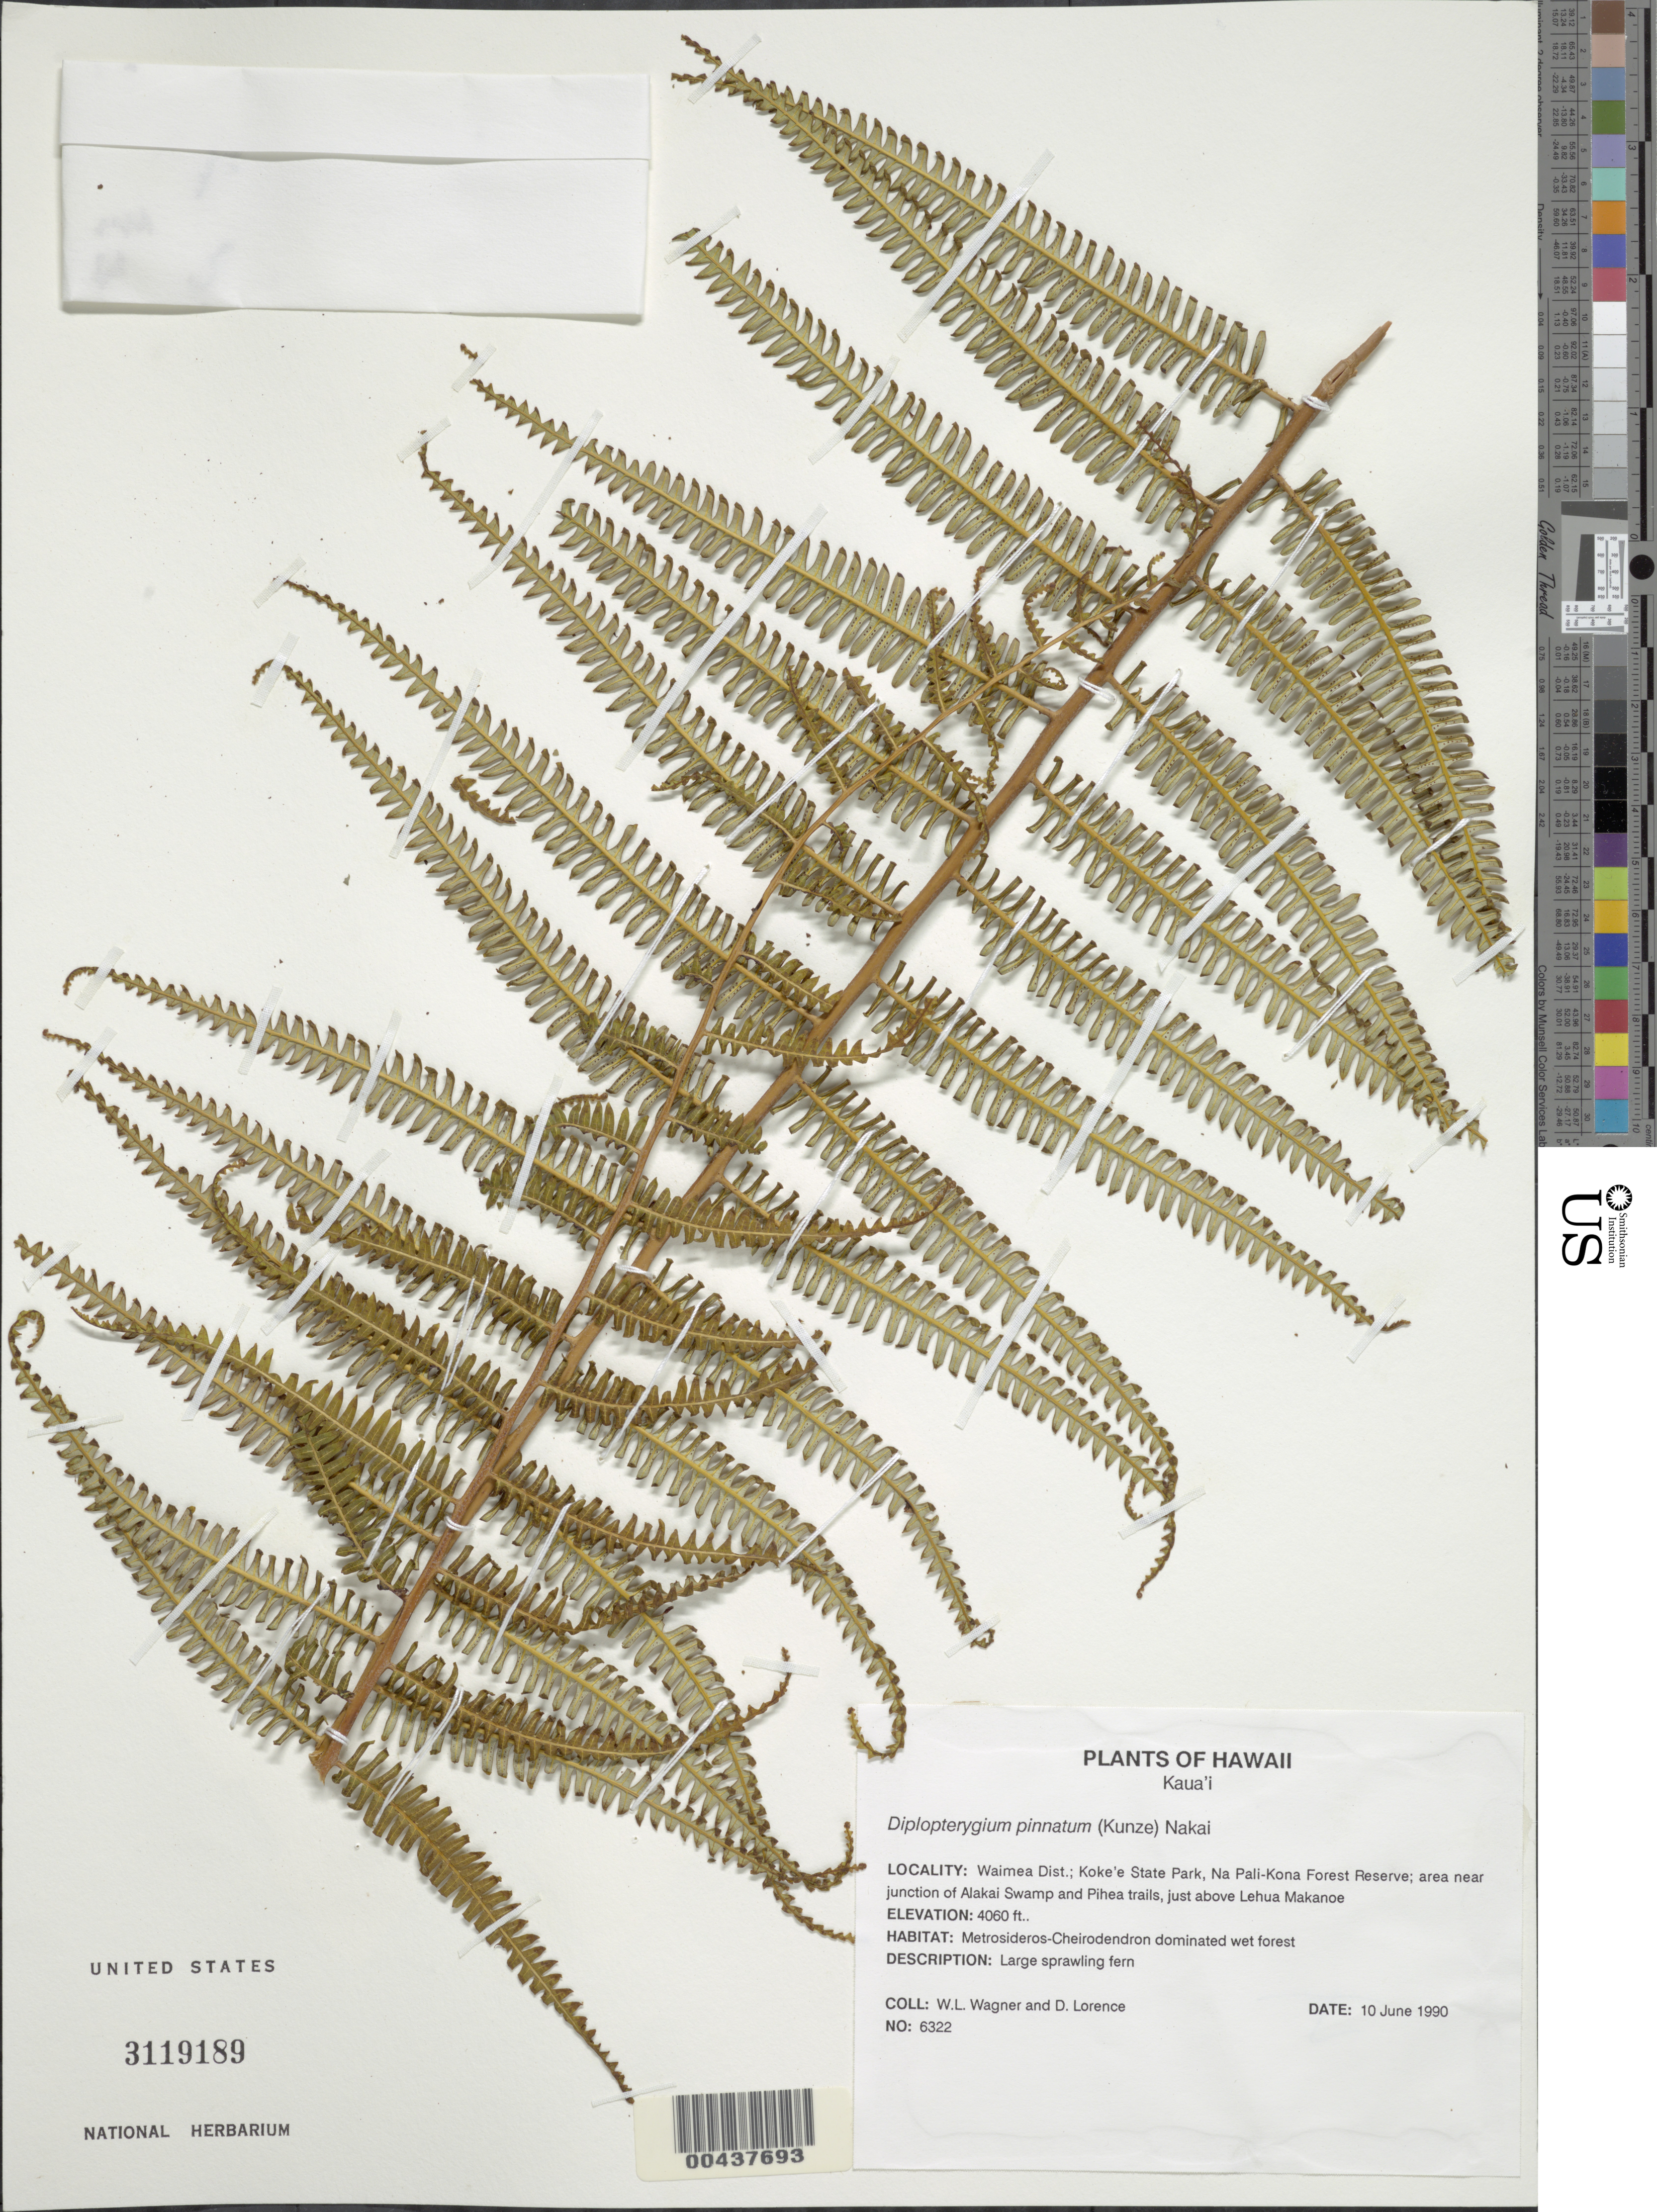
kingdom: Plantae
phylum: Tracheophyta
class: Polypodiopsida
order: Gleicheniales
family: Gleicheniaceae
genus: Diplopterygium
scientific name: Diplopterygium pinnatum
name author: (Kunze) Nakai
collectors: W. L. Wagner & D. Lorence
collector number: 6322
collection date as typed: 10 Jun 1990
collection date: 1990-06-10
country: United States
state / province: Hawaii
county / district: Kauai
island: Kaua'i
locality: Waimea Dist.; Koke'e State Pk., Na Pali-Kona For. Res; area near jct. Alakai Swamp and Pihea trails, just above Lehua Makanoe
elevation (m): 1237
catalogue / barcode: US 3119189